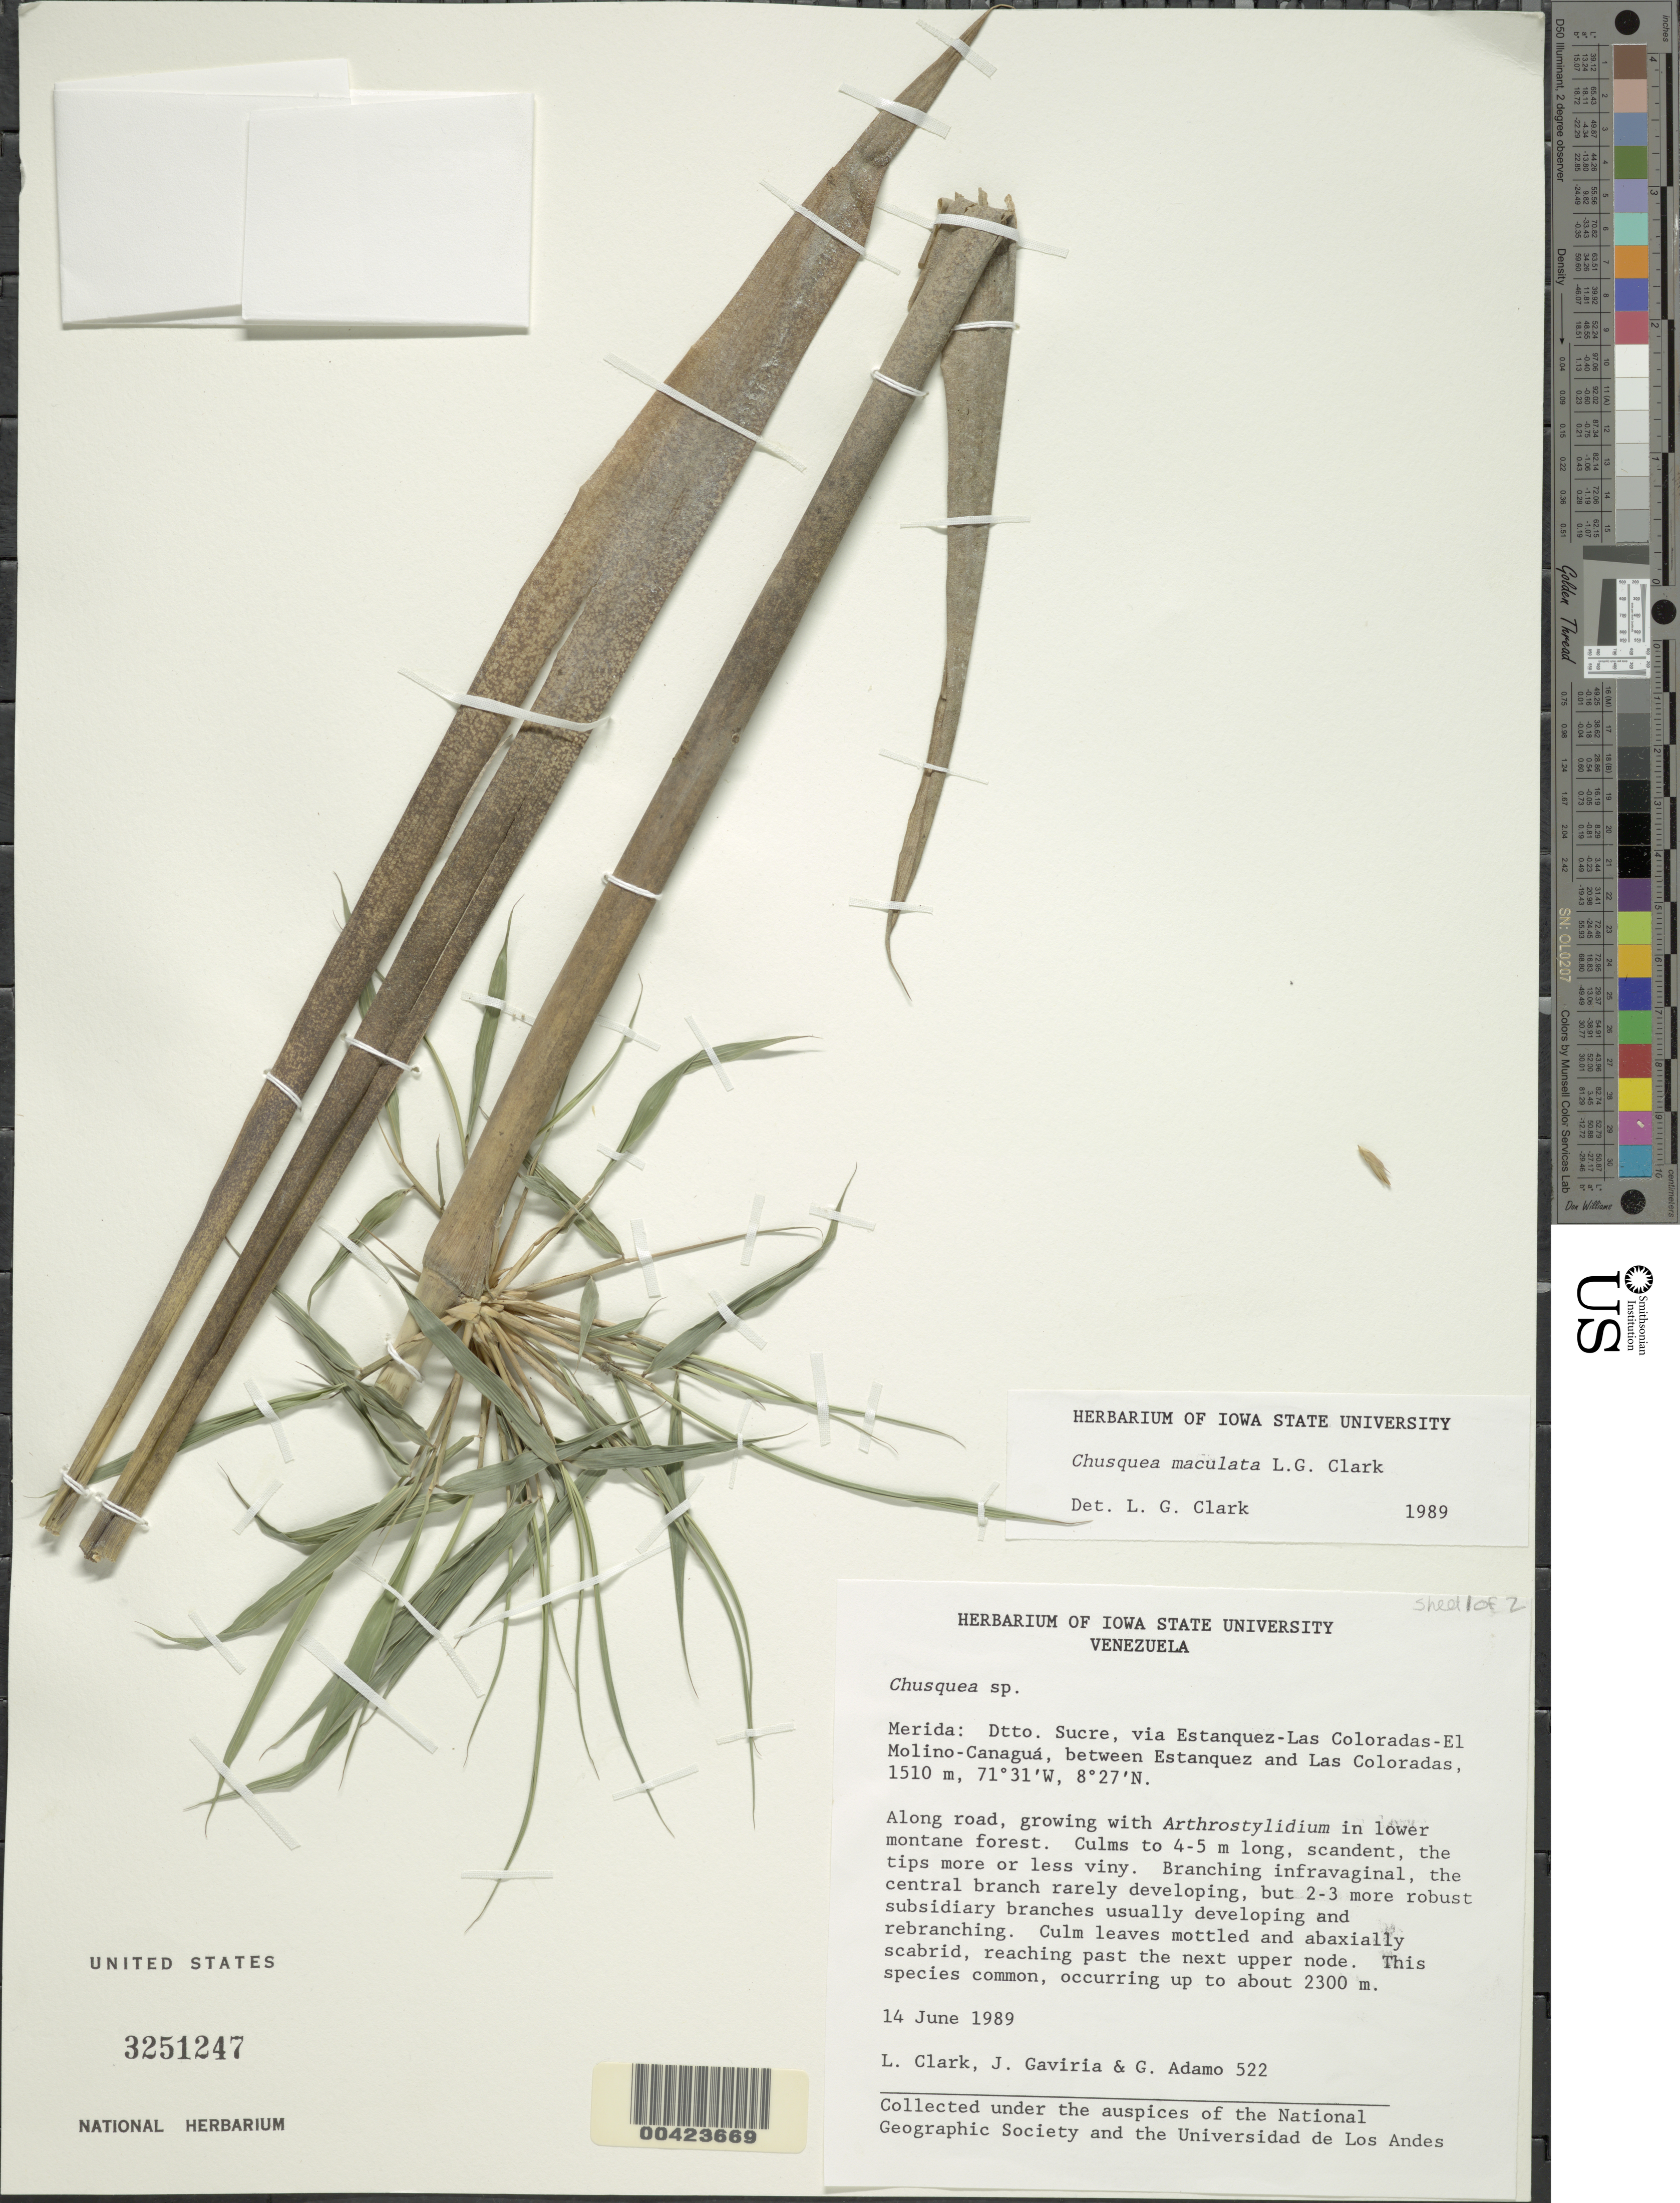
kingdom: Plantae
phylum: Tracheophyta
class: Liliopsida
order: Poales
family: Poaceae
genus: Chusquea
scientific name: Chusquea maculata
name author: L.G. Clark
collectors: L. G. Clark, J. Gaviria & G. Adamo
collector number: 522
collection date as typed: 14 Jun 1989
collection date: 1989-06-14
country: Venezuela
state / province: Mérida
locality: Estanquez and las coloradas, between; via estanquez - las coloradas - el molino - canagua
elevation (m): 1510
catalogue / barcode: US 3251247